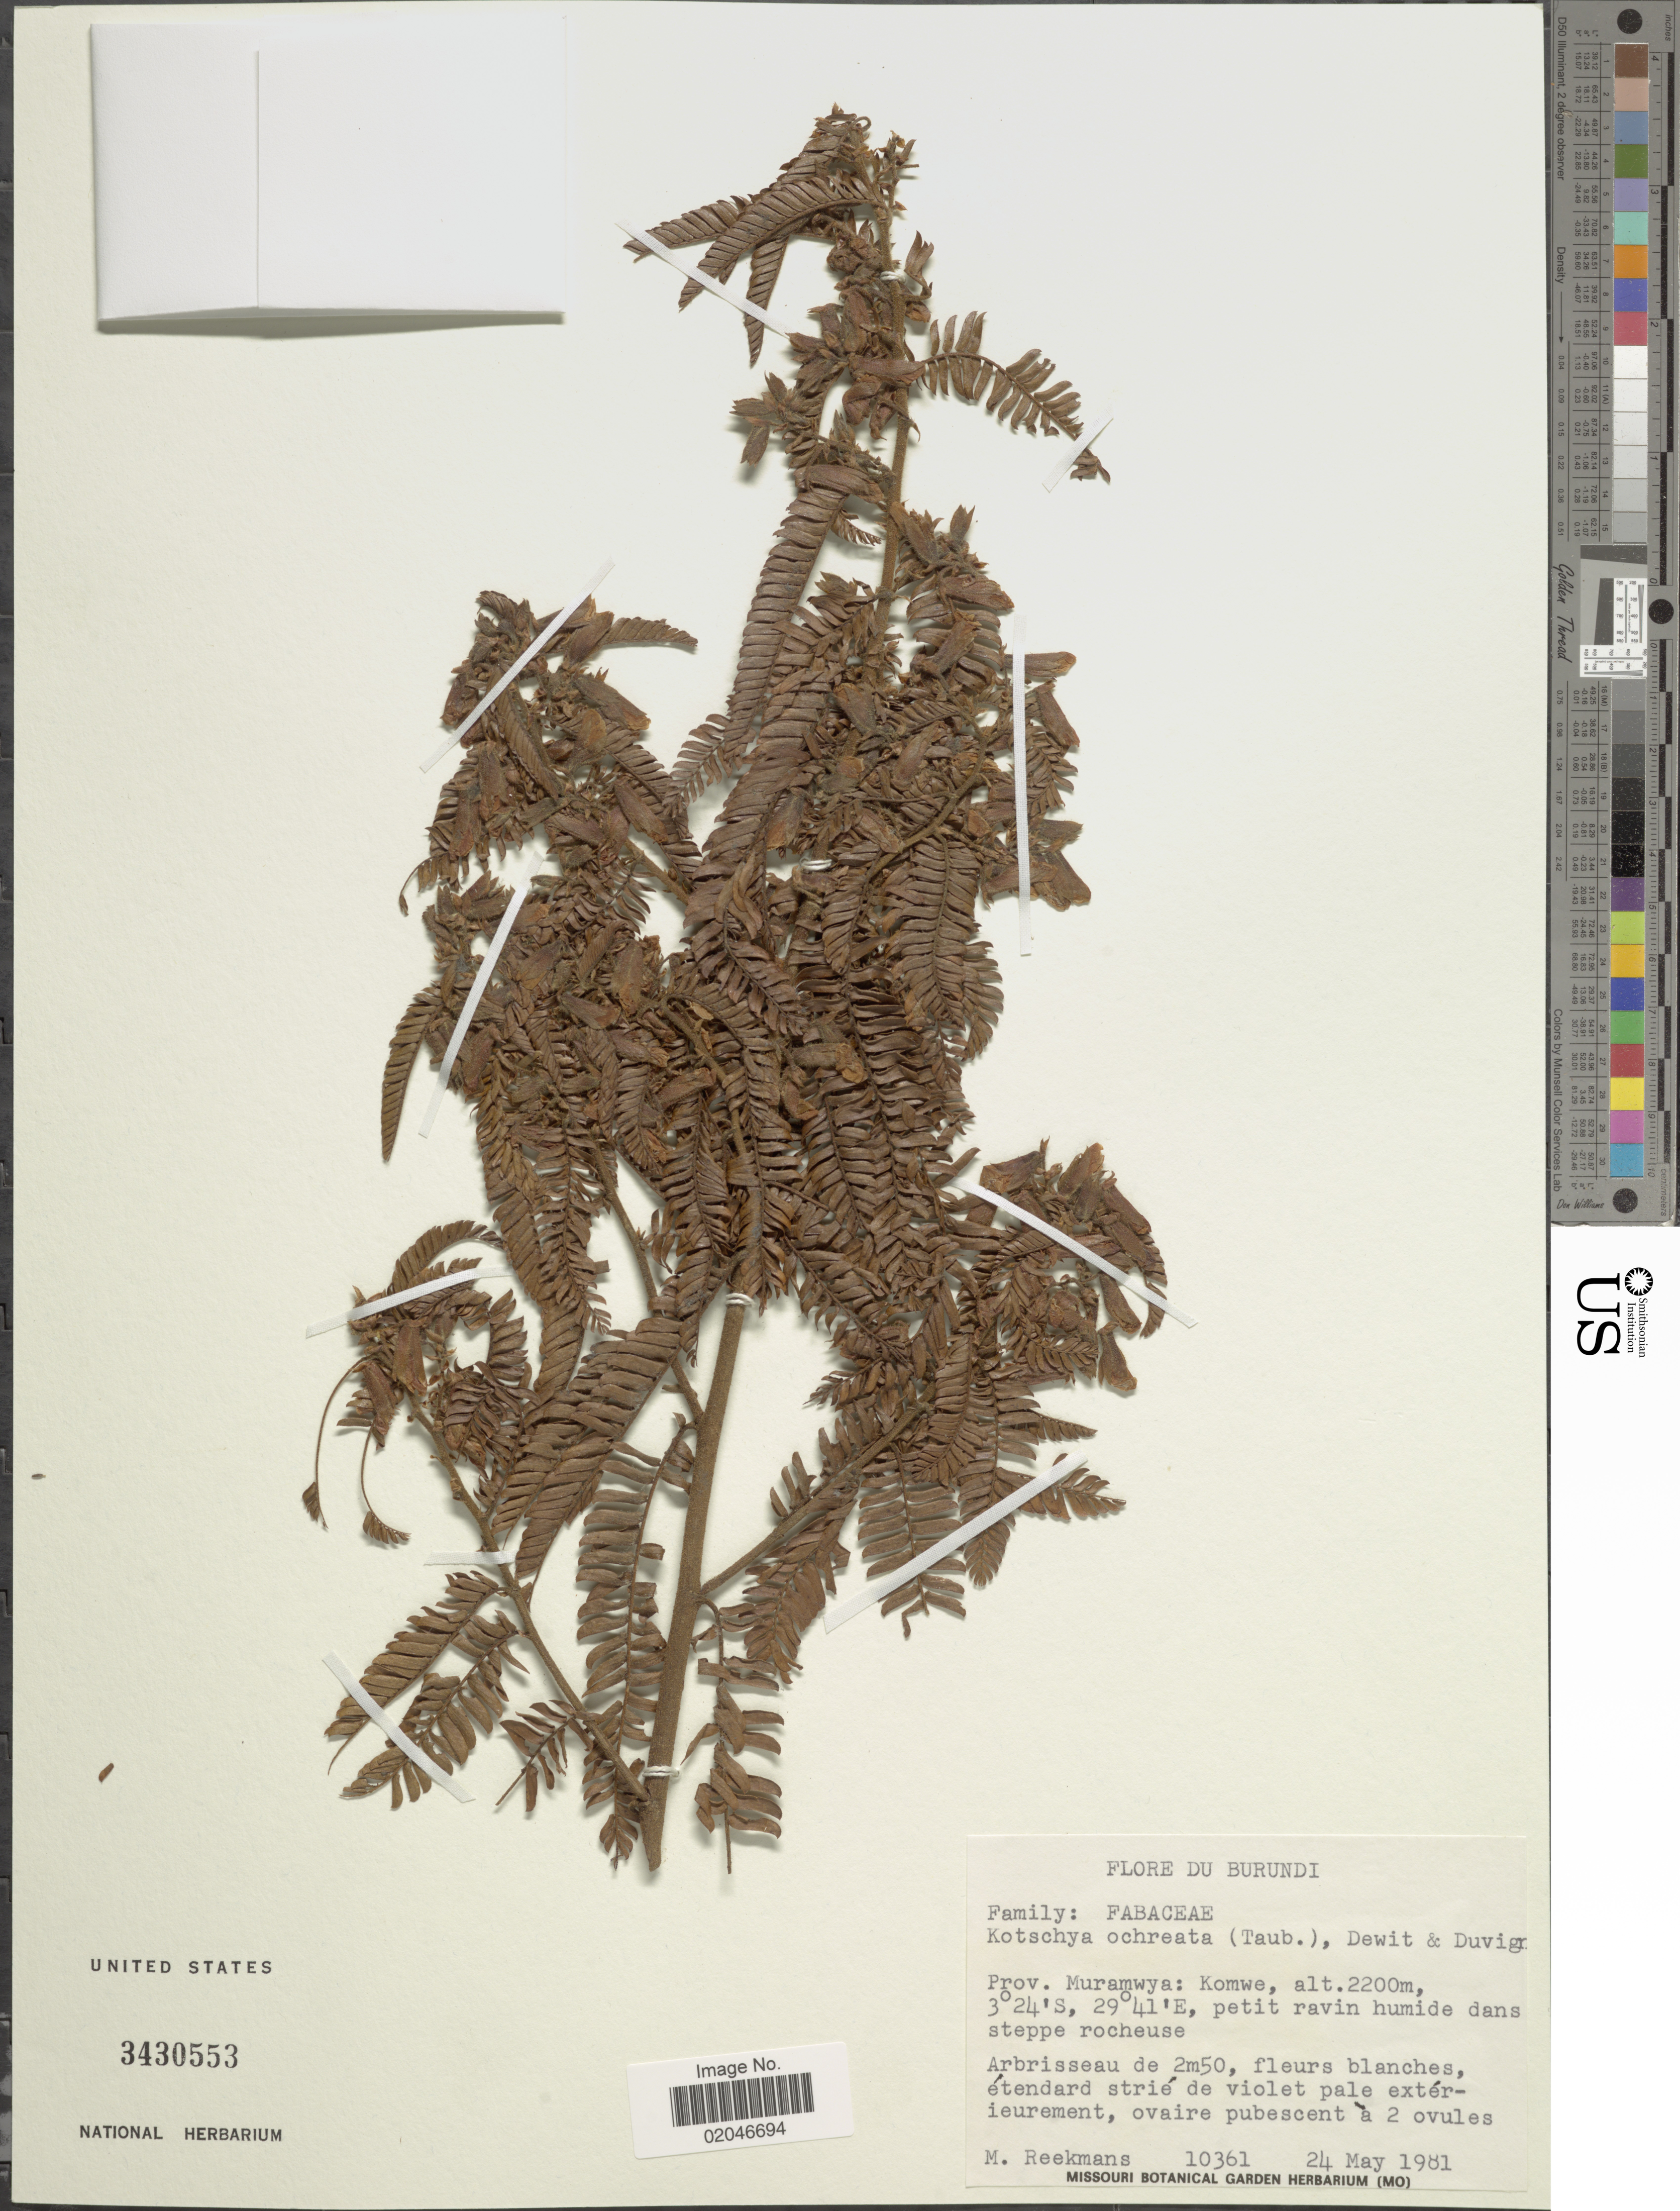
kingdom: Plantae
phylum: Tracheophyta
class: Magnoliopsida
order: Fabales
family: Fabaceae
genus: Kotschya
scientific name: Kotschya ochreata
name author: (Taub.) Dewit & P.A. Duvign.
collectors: M. Reekmans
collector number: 10361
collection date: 1981-05-24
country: Burundi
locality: Prov. Muramwya: Komwe, petit ravin humide dans steppe rocheuse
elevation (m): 2200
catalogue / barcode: US 3430553